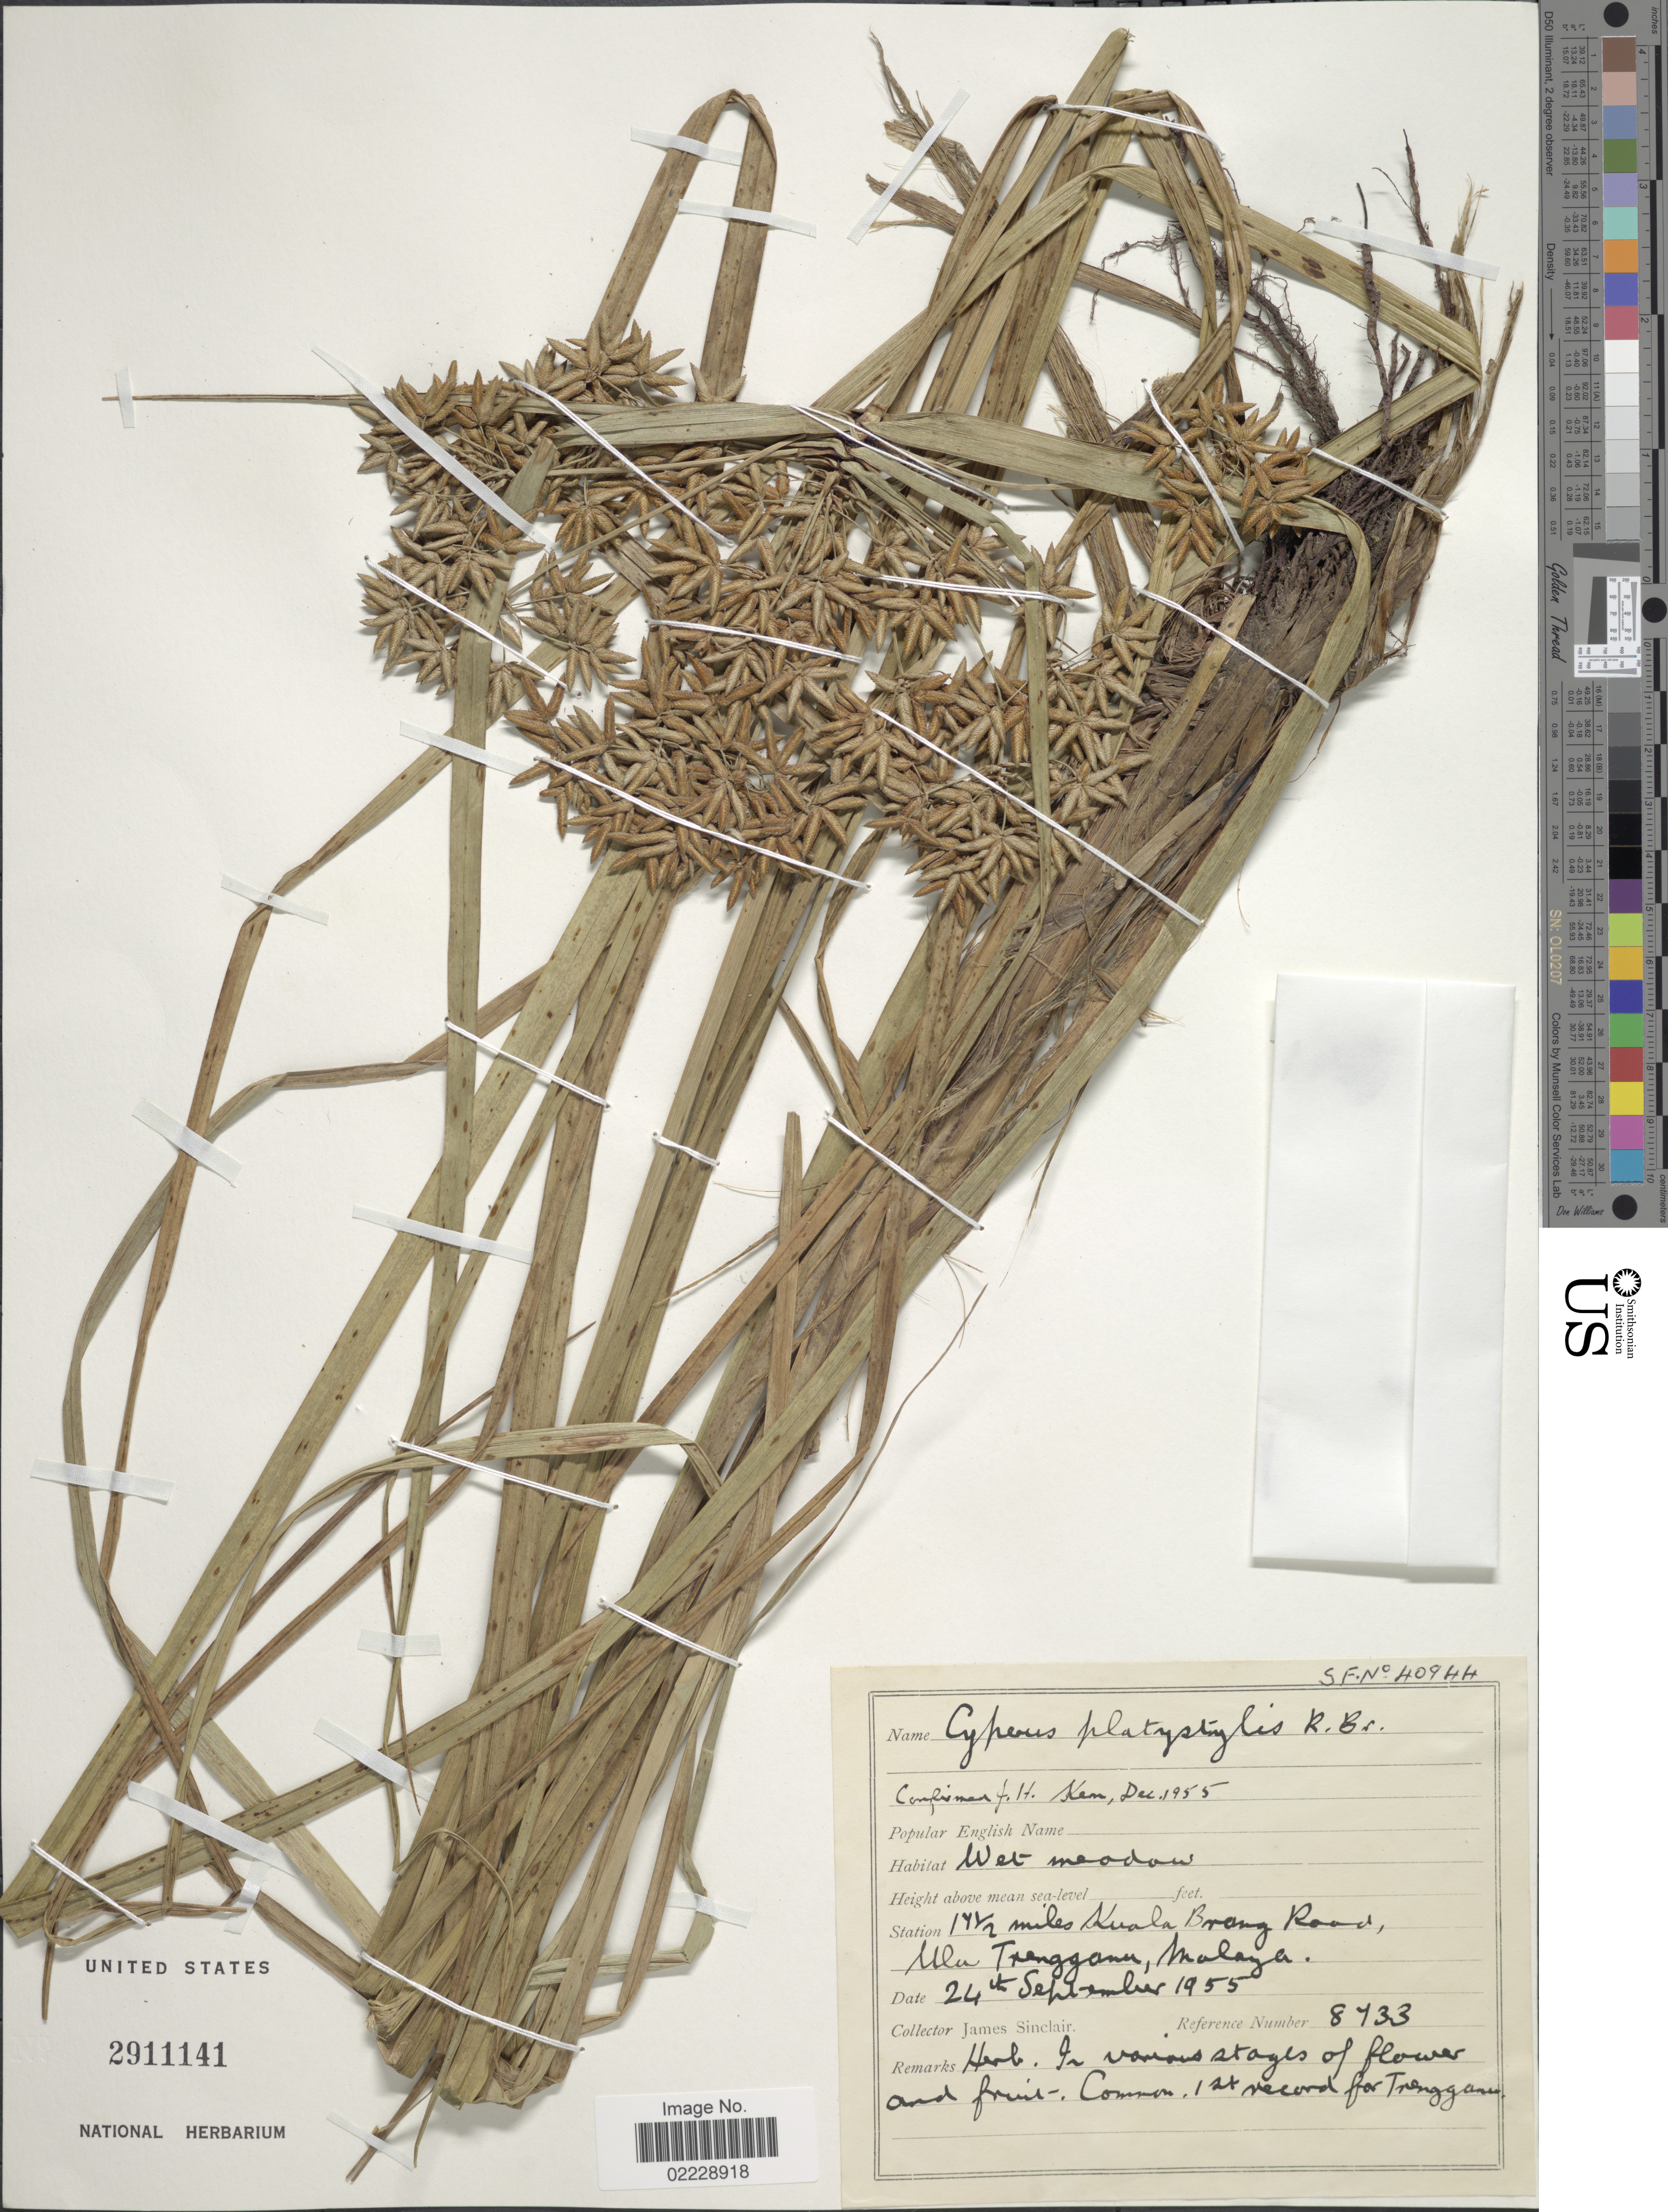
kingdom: Plantae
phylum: Tracheophyta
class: Liliopsida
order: Poales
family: Cyperaceae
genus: Cyperus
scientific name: Cyperus platystylis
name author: R. Br.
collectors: J. Sinclair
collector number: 8733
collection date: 1955-09-24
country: Malaysia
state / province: Terengganu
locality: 14½ miles Kuala Brang Road, Ula Trengganu, Malaya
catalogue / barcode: US 2911141